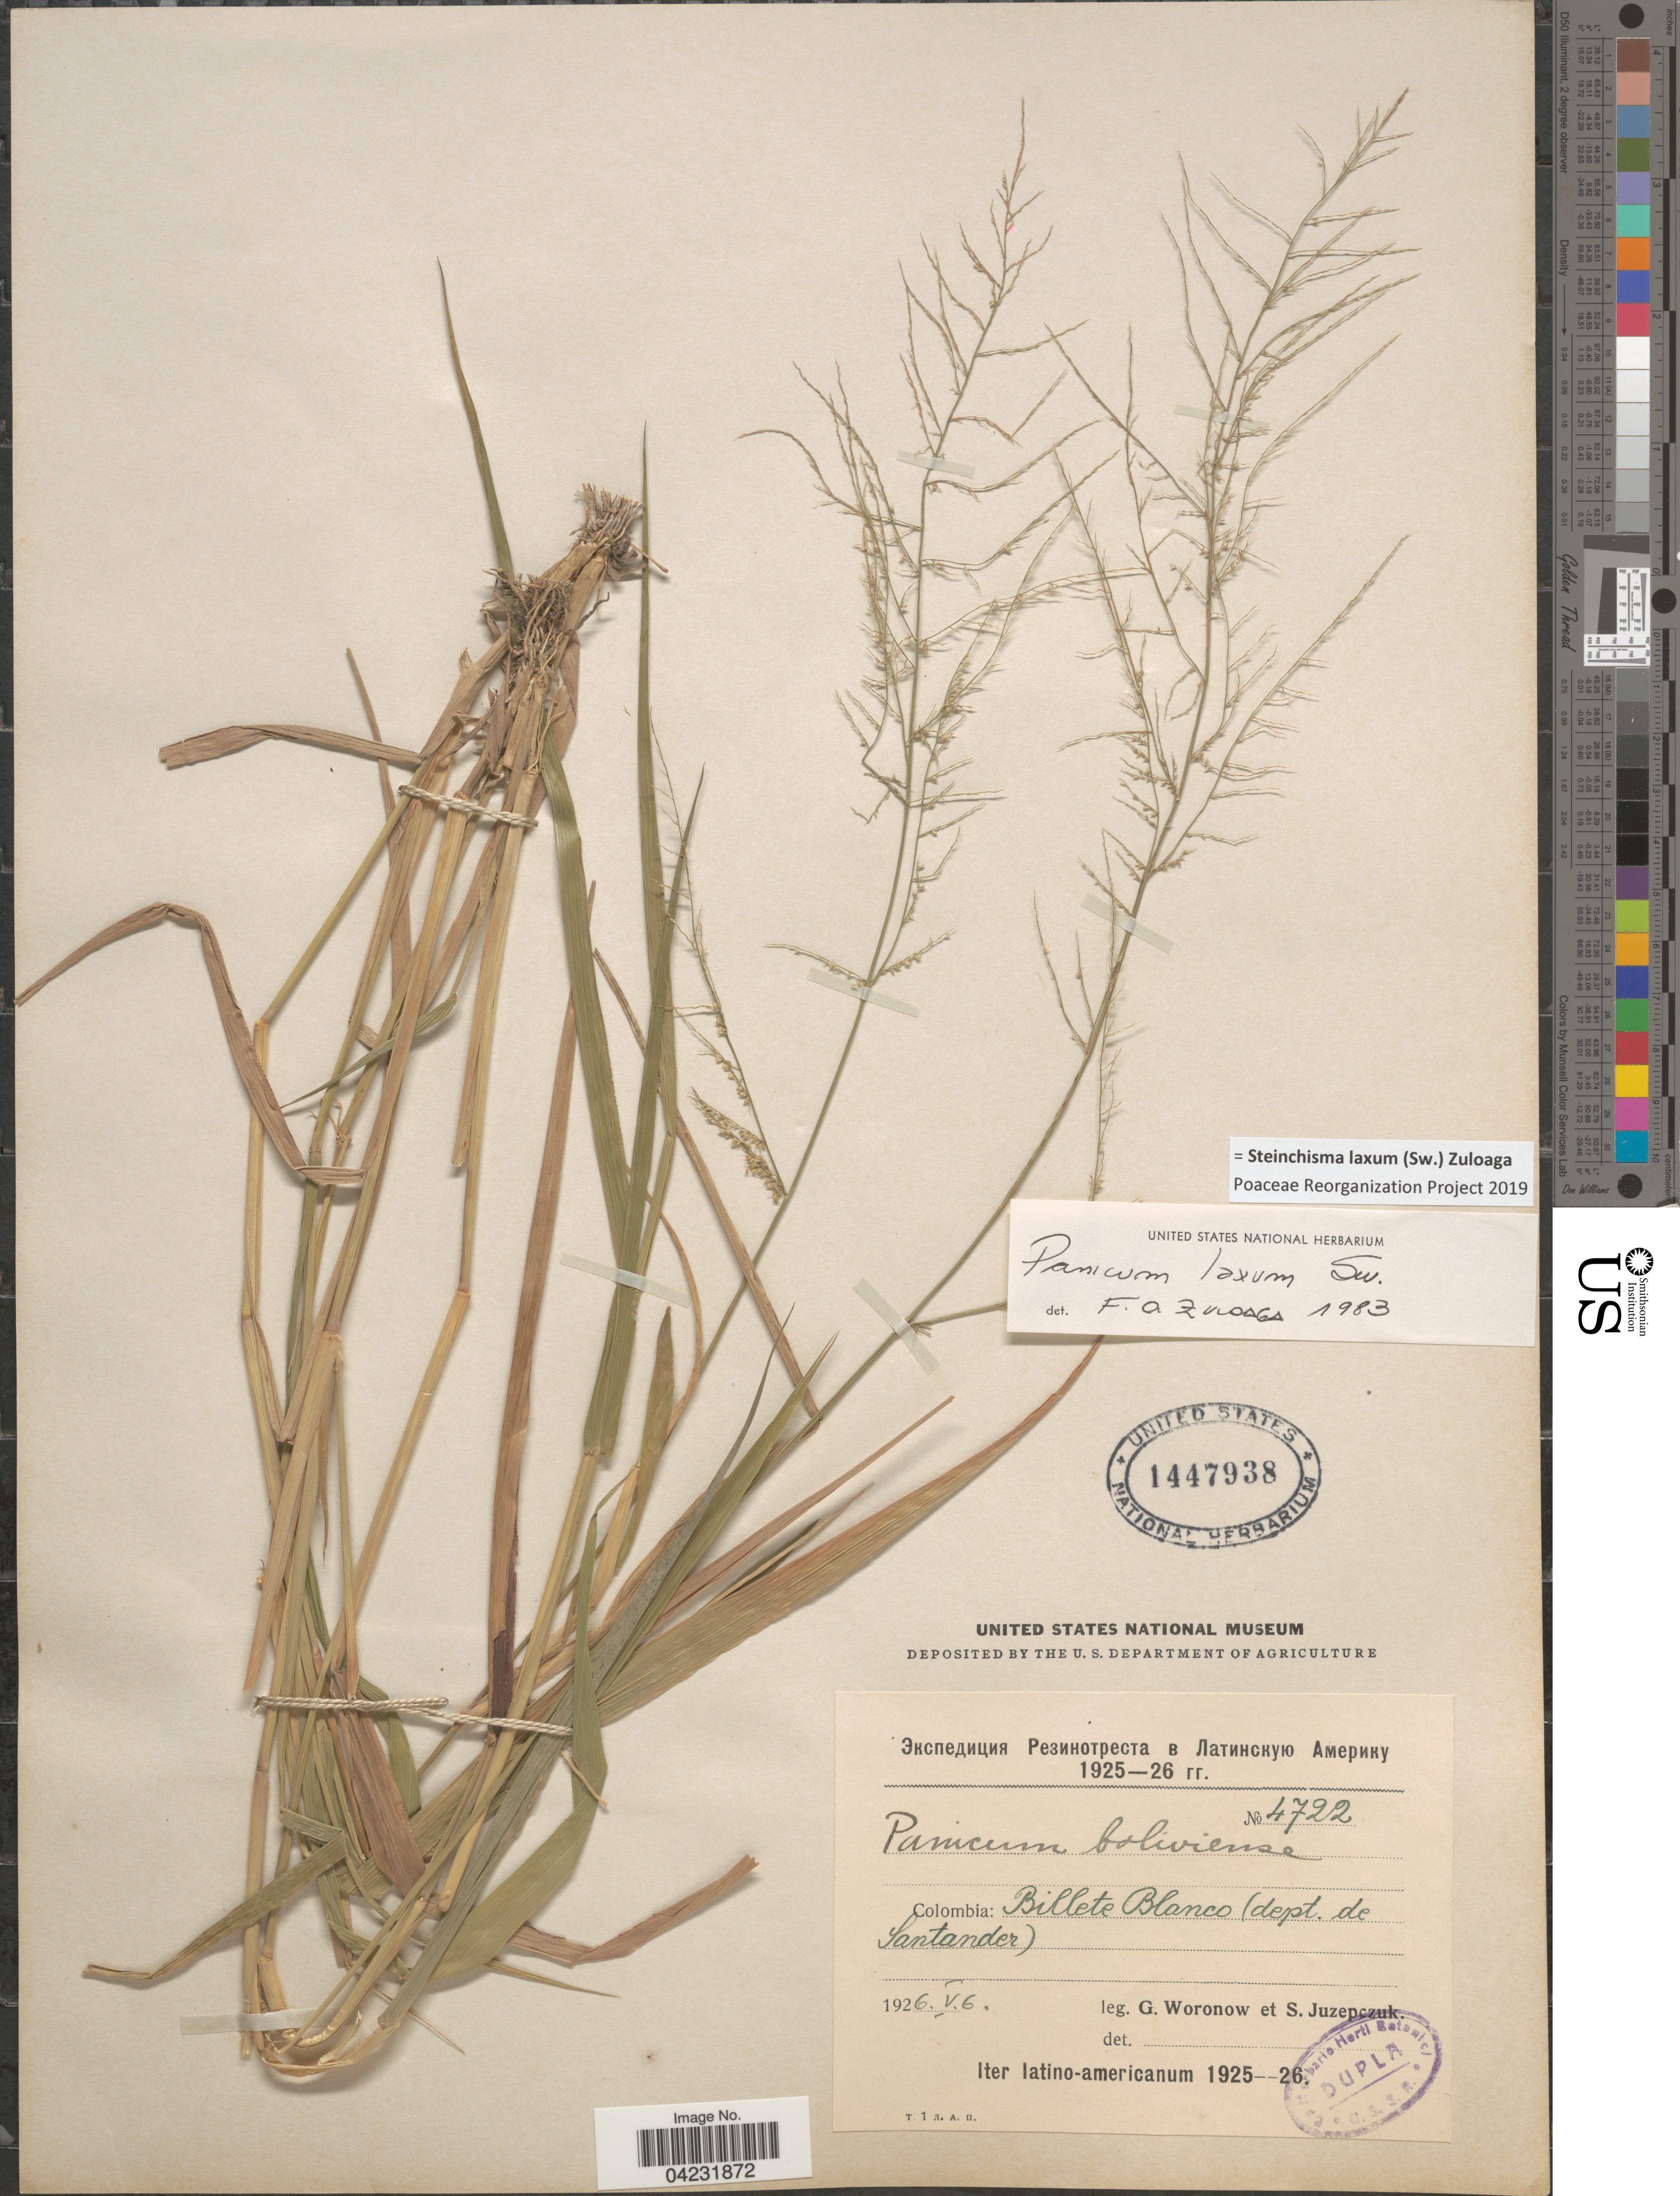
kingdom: Plantae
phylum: Tracheophyta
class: Liliopsida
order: Poales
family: Poaceae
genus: Steinchisma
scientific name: Steinchisma laxum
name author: (Sw.) Zuloaga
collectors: G. Woronow & S. V. Juzepczuk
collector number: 4722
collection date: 1926-05-06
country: Colombia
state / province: Santander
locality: Billete Blanco (dept. de Santander). Iter latino-americanum 1925-26.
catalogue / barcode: US 1447938